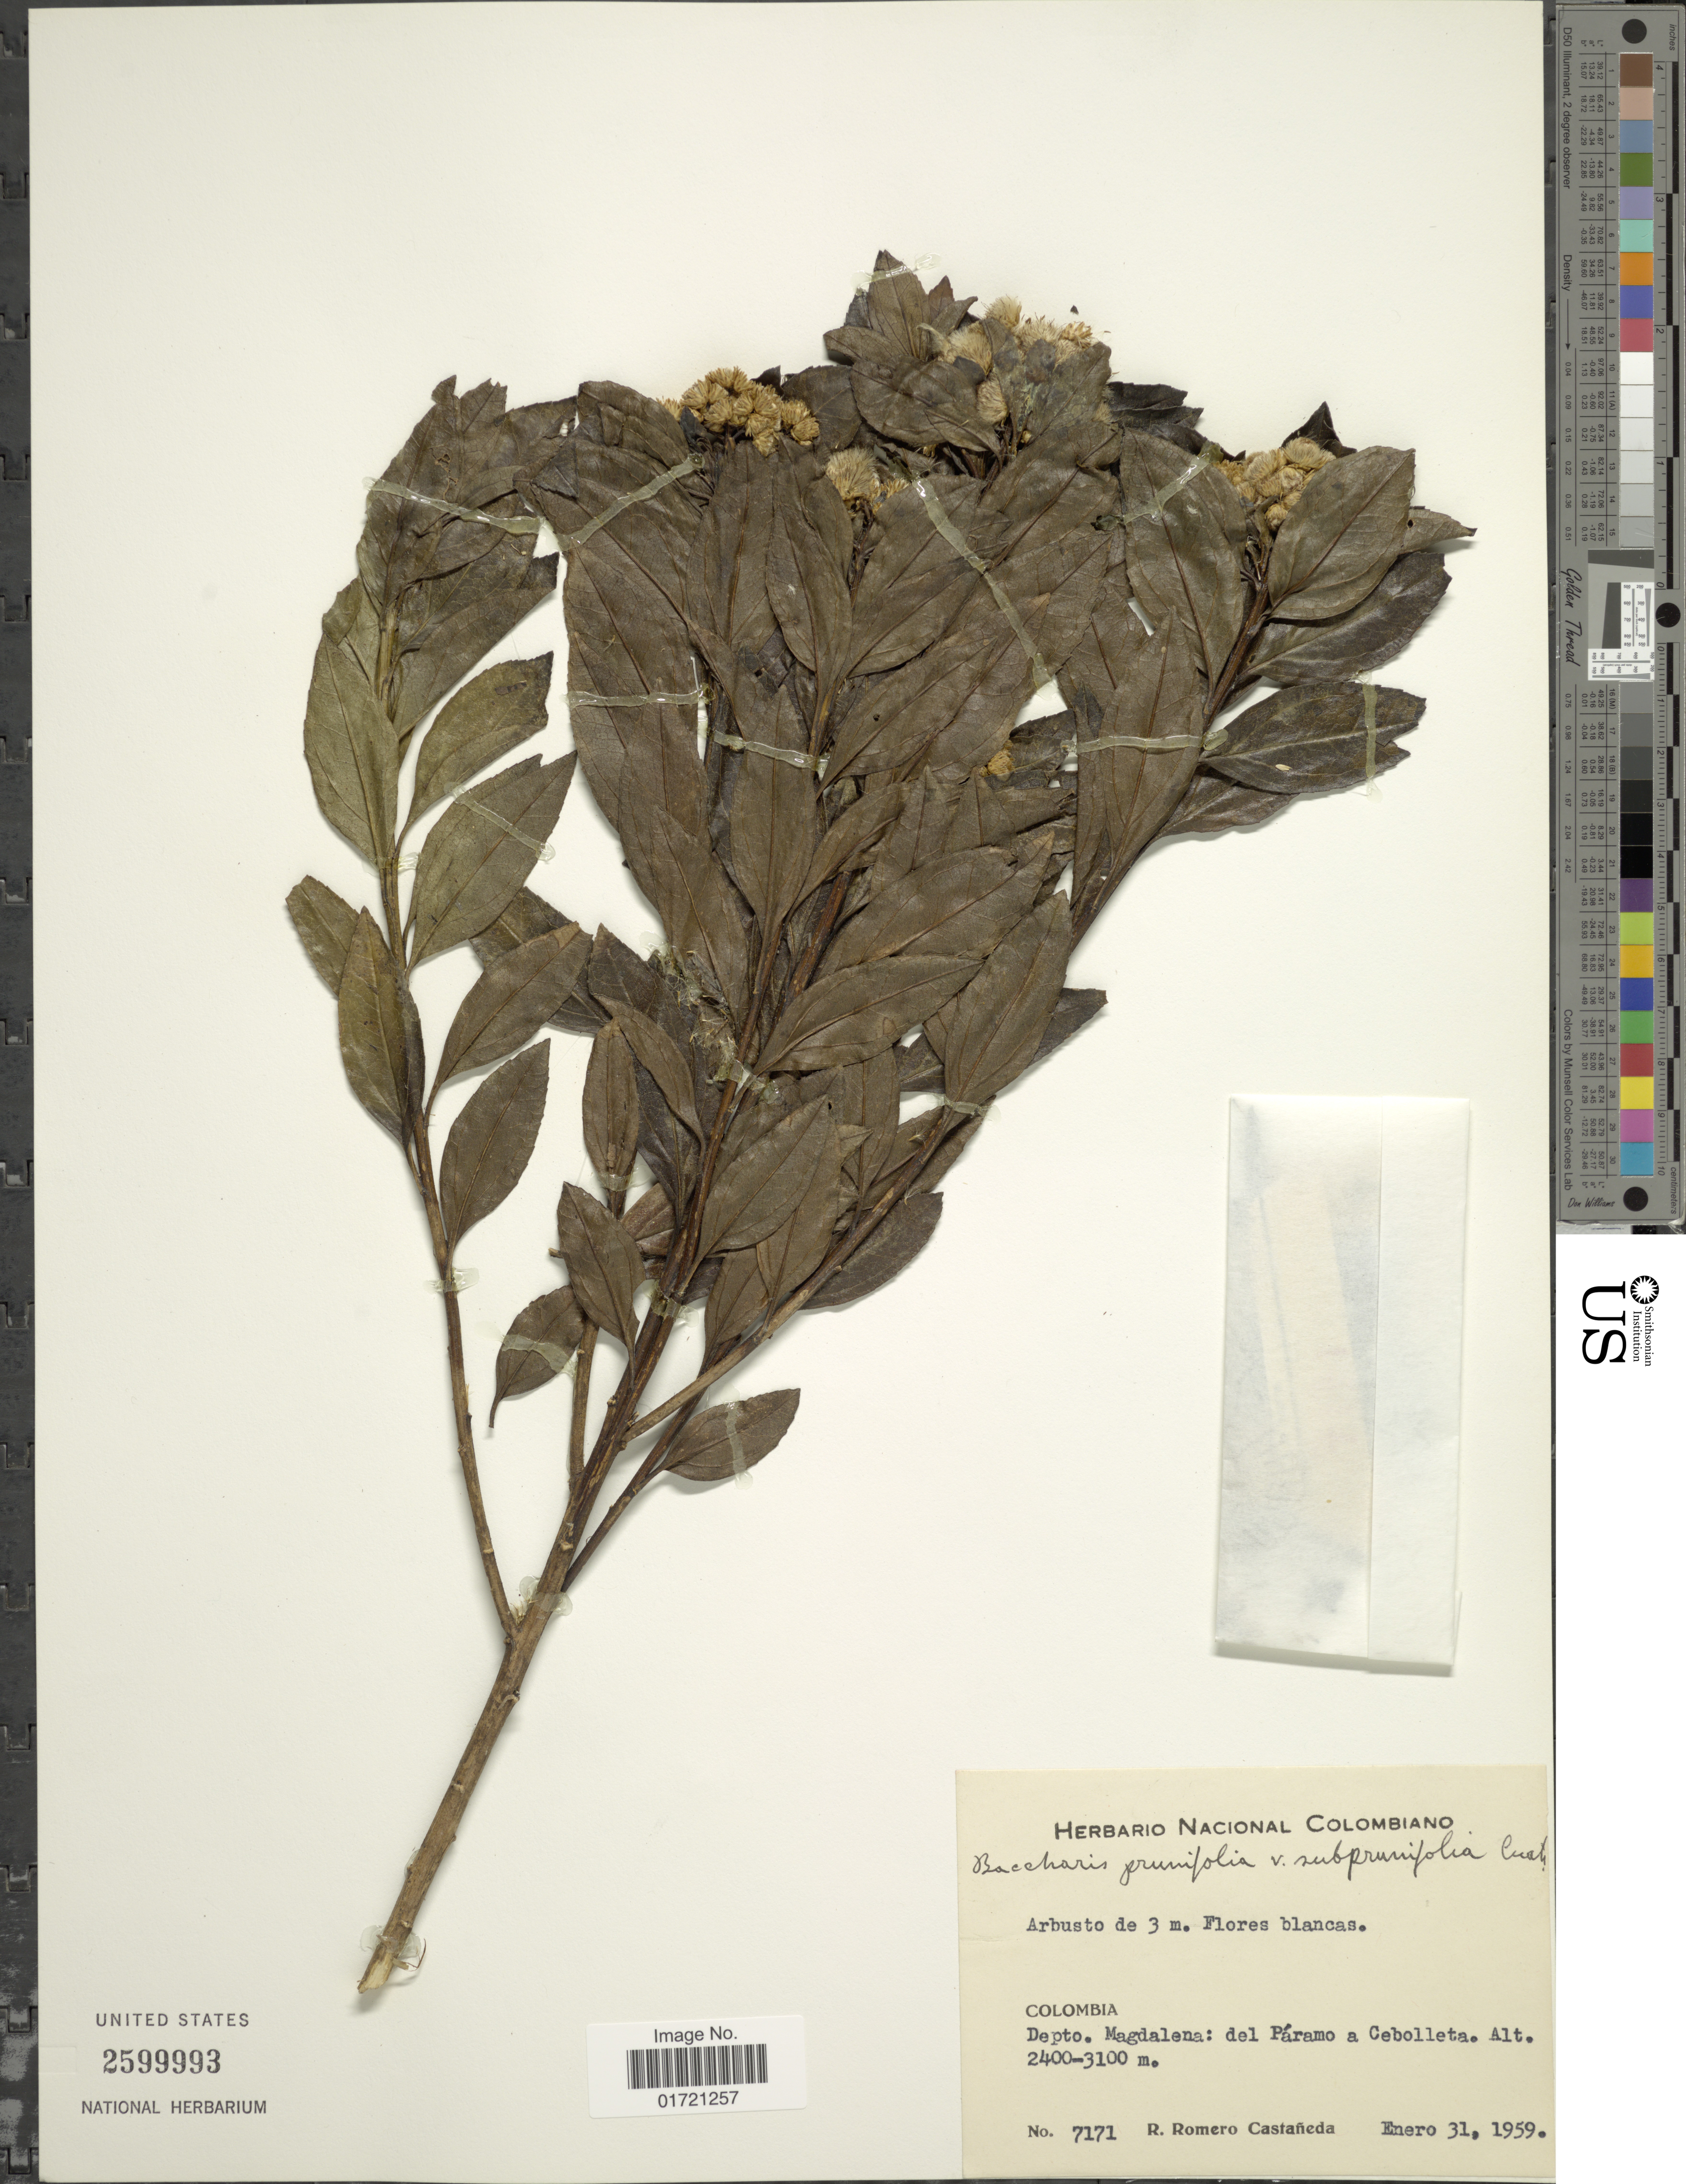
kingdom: Plantae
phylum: Tracheophyta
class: Magnoliopsida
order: Asterales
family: Asteraceae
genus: Baccharis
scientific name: Baccharis prunifolia var. subprunifolia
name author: Cuatrec.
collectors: R. Romero Castañeda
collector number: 7171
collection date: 1959-01-31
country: Colombia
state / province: Magdalena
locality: Colombia. Depto. Magdalena: del Páramo a Cebolleta.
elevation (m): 2400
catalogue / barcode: US 2599993